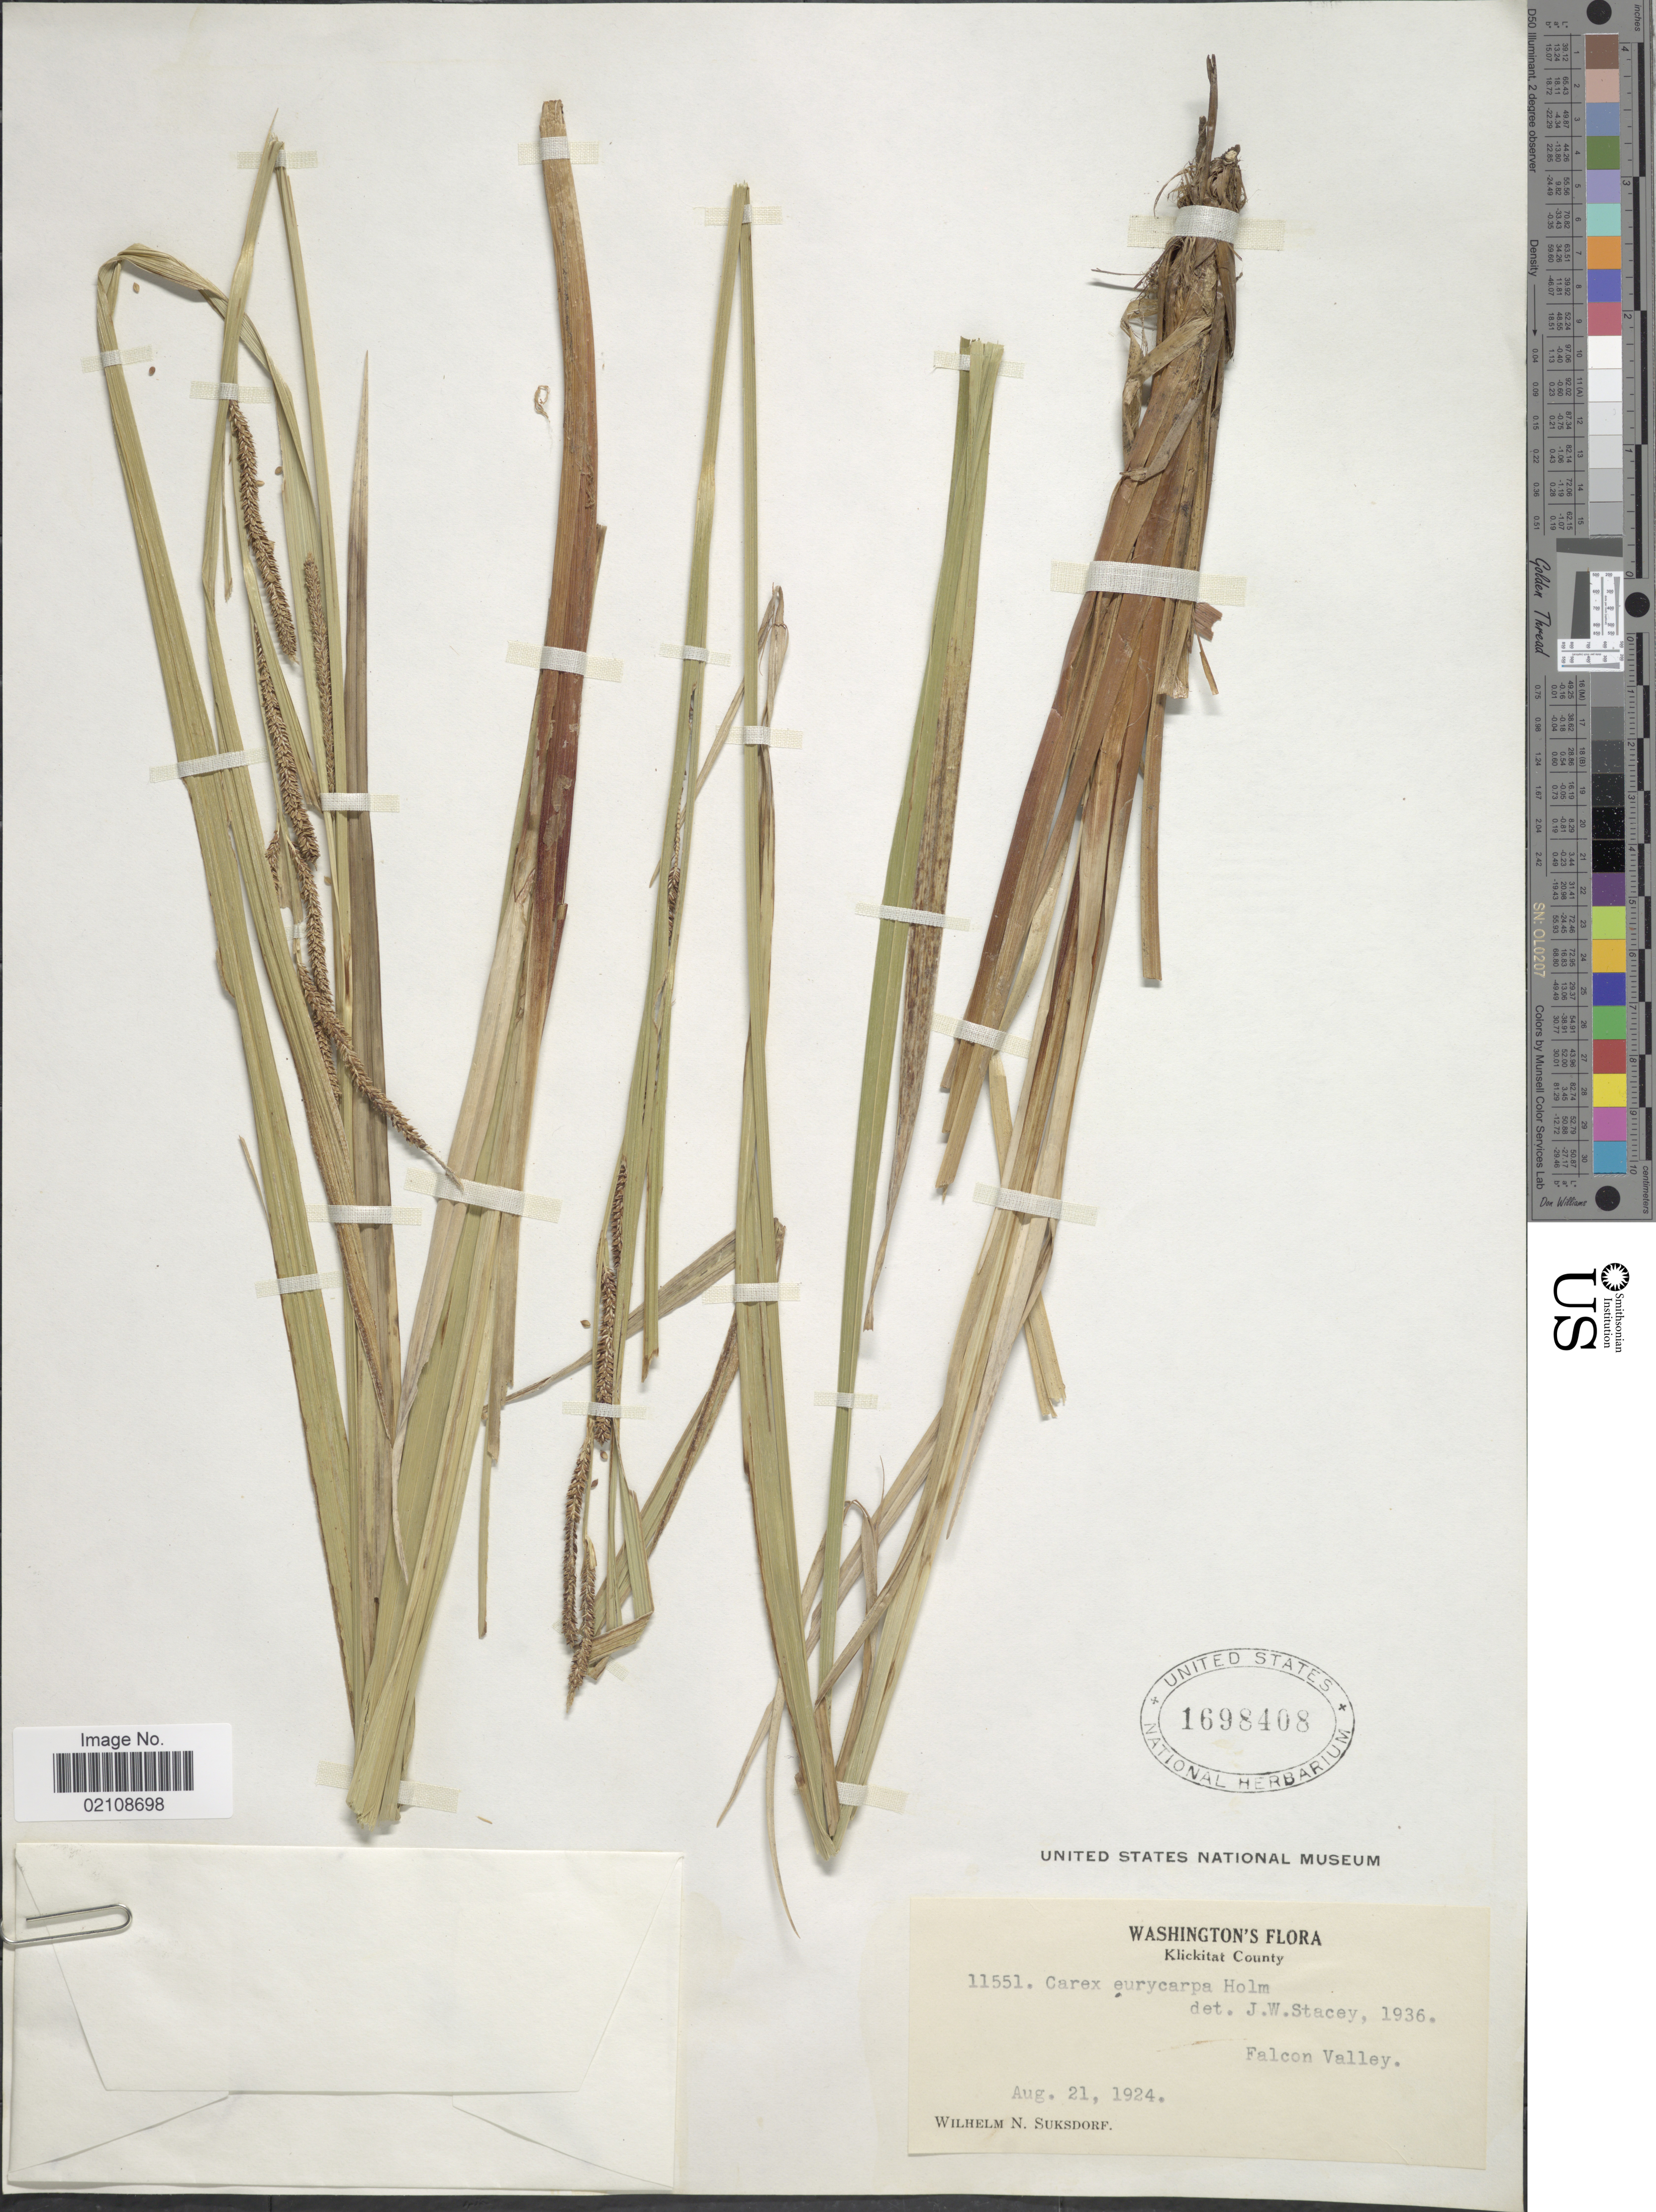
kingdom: Plantae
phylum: Tracheophyta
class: Liliopsida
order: Poales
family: Cyperaceae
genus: Carex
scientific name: Carex angustata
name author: Boott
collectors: W. N. Suksdorf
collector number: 11551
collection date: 1924-08-21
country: United States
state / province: Washington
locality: Falcon Valley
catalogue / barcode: US 1698408